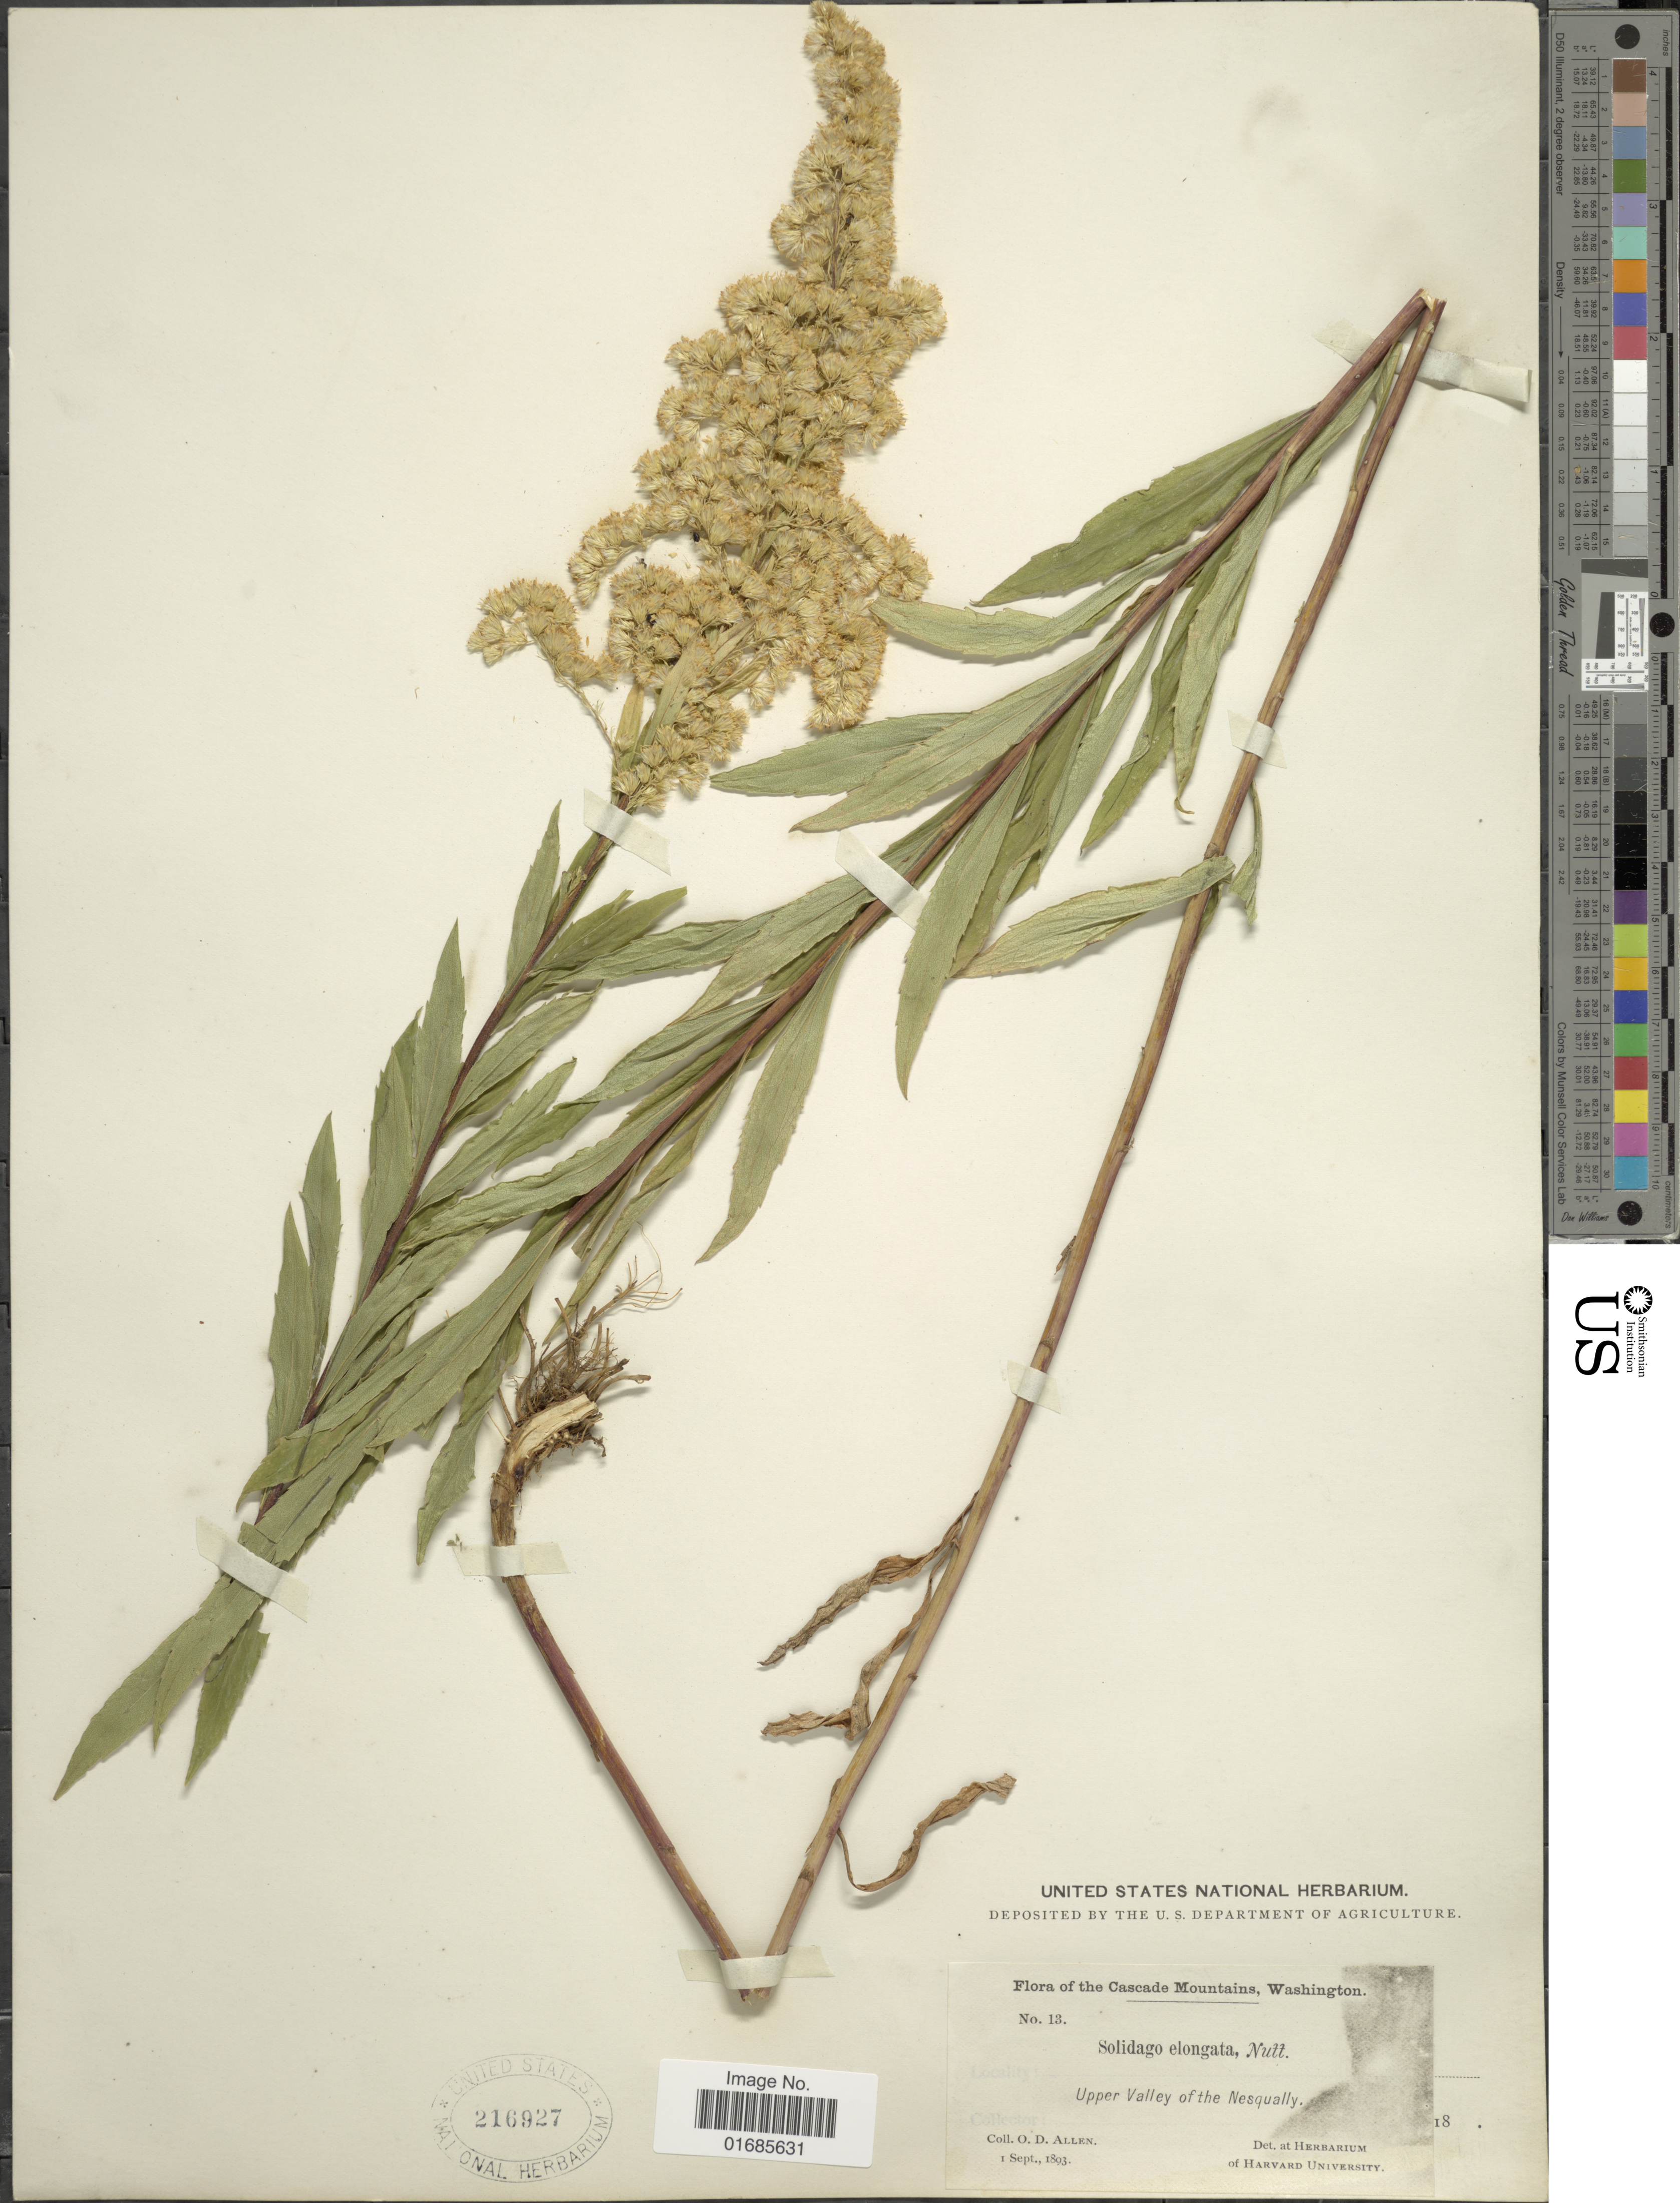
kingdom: Plantae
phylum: Tracheophyta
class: Magnoliopsida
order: Asterales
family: Asteraceae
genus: Solidago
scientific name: Solidago canadensis var. salebrosa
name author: (Piper) M.E. Jones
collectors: O. D. Allen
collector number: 13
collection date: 1893-09-01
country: United States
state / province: Washington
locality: Cascade Mountains, Upper Valley of the Nesqually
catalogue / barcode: US 216927